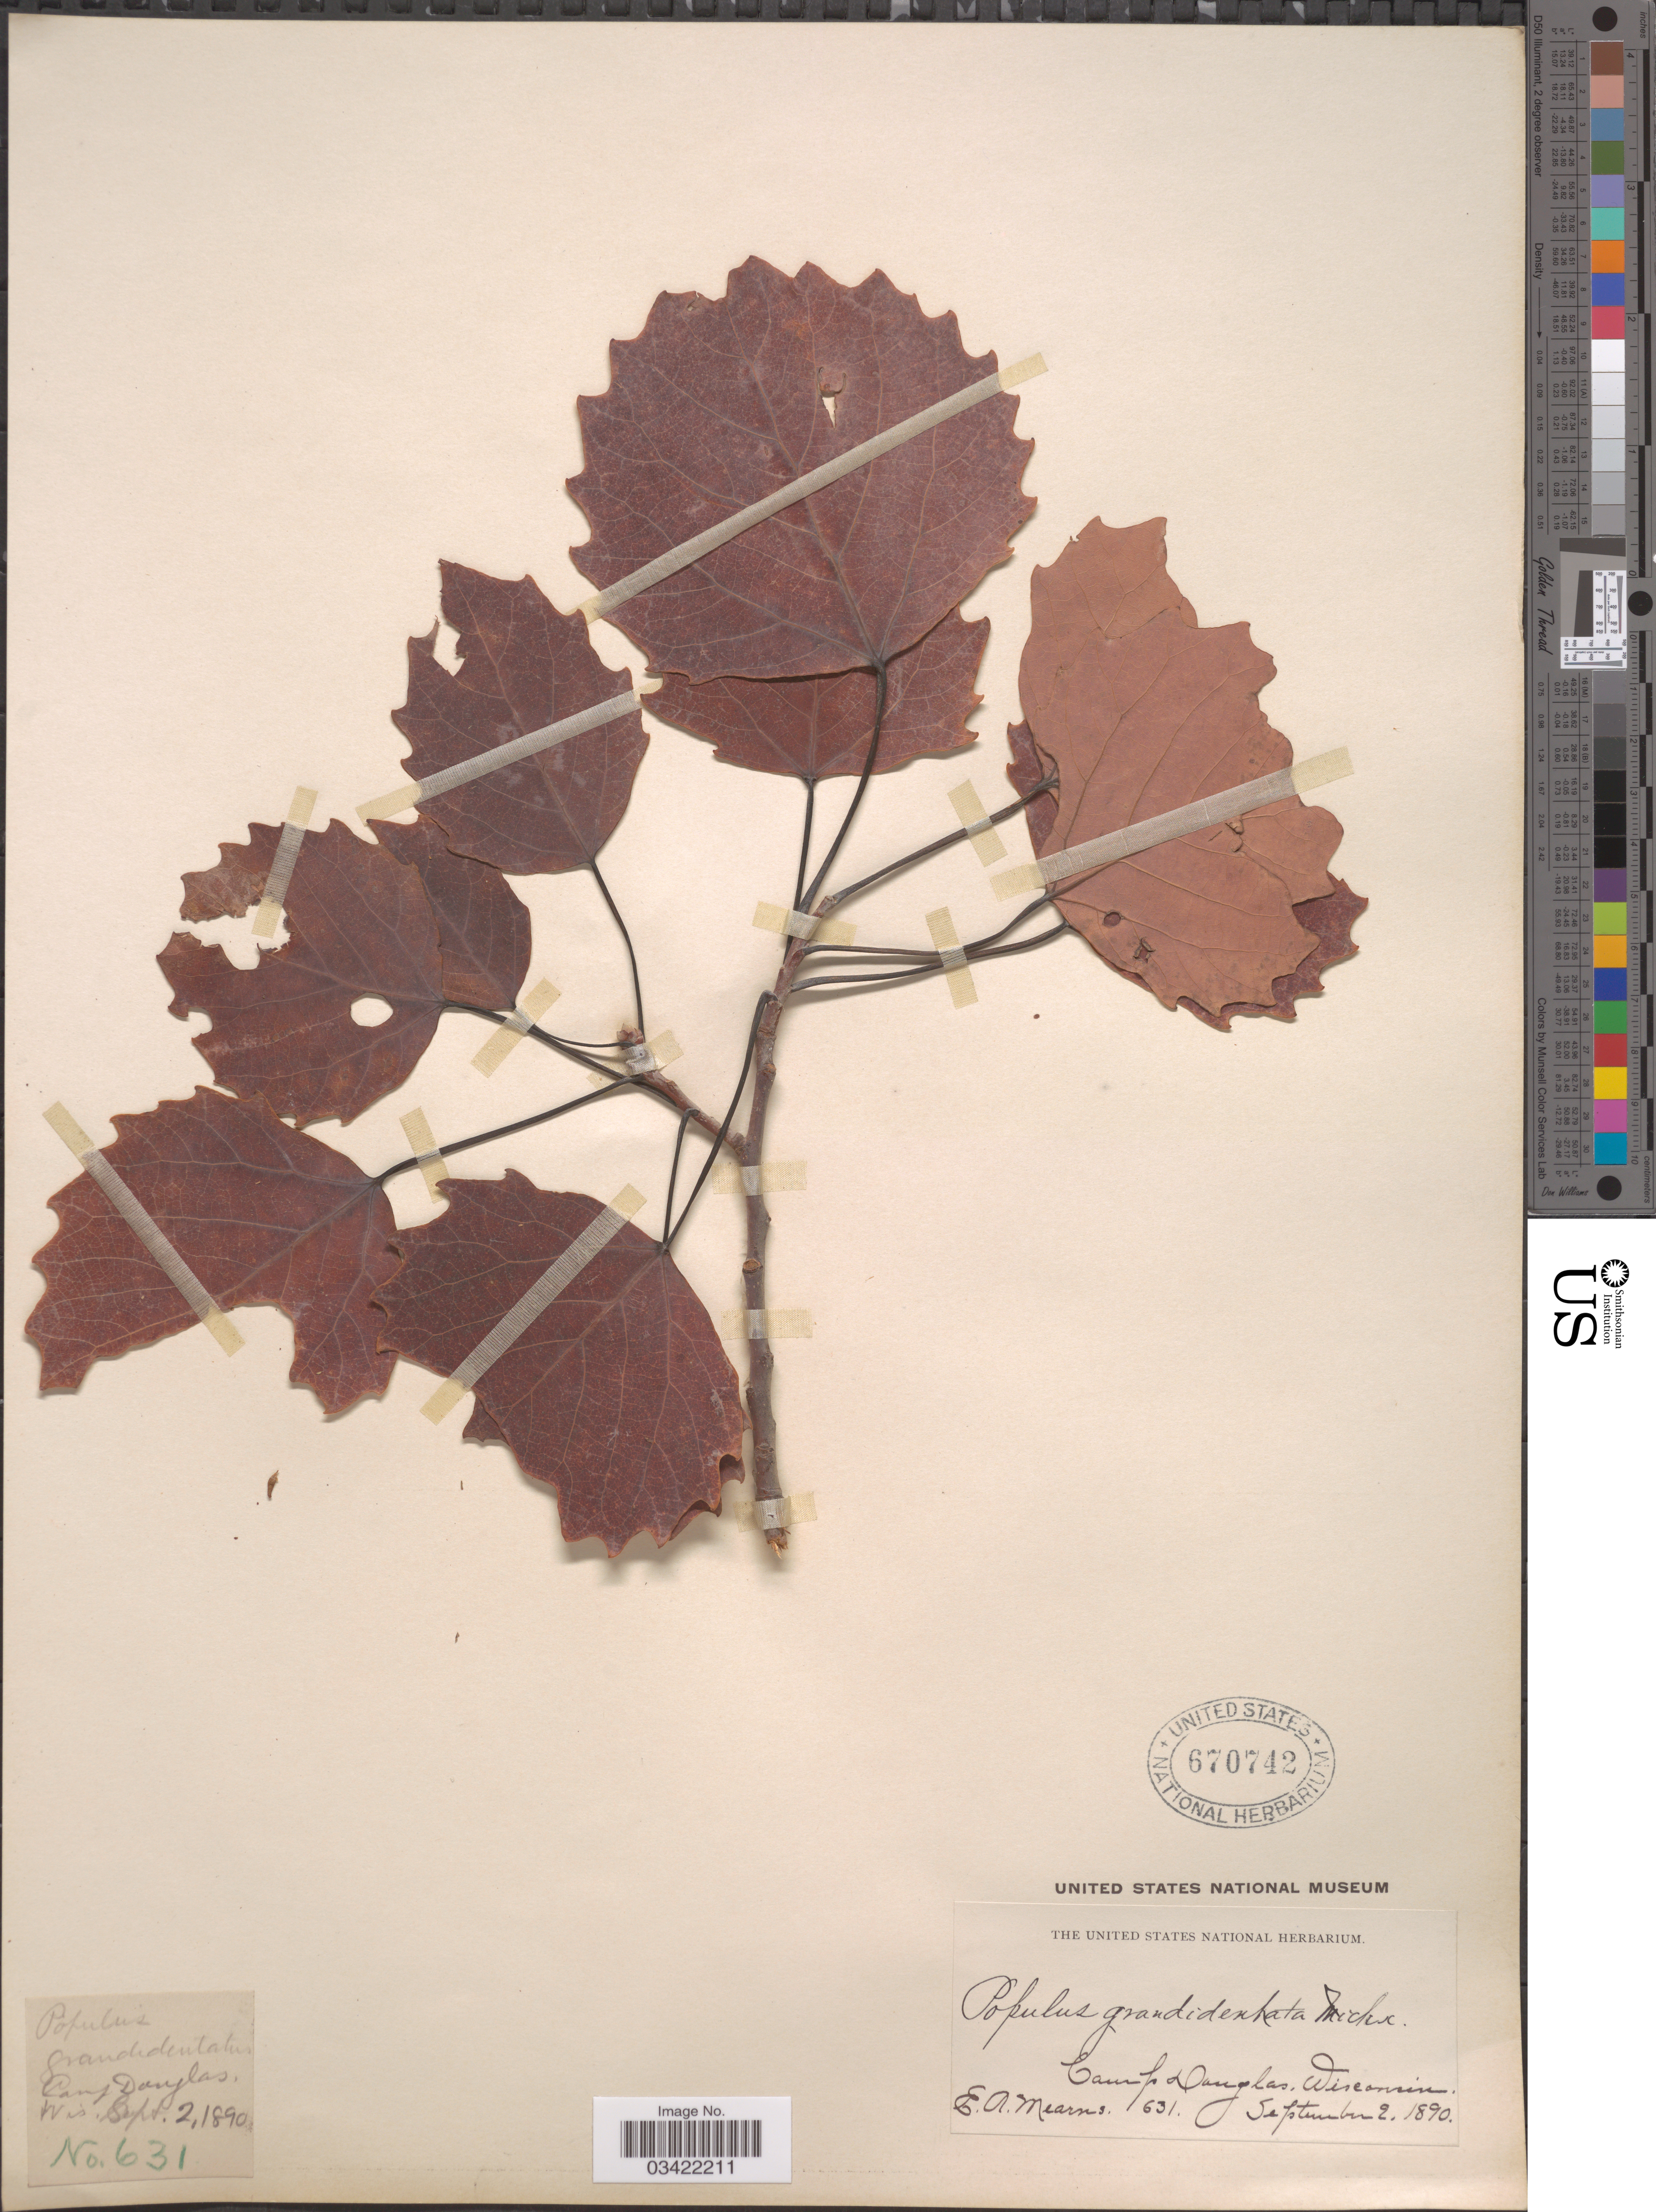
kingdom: Plantae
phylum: Tracheophyta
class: Magnoliopsida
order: Malpighiales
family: Salicaceae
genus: Populus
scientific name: Populus grandidentata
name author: Michx.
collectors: E. A. Mearns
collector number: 631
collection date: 1890-09-02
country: United States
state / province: Wisconsin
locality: Camp Douglas.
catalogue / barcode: US 670742